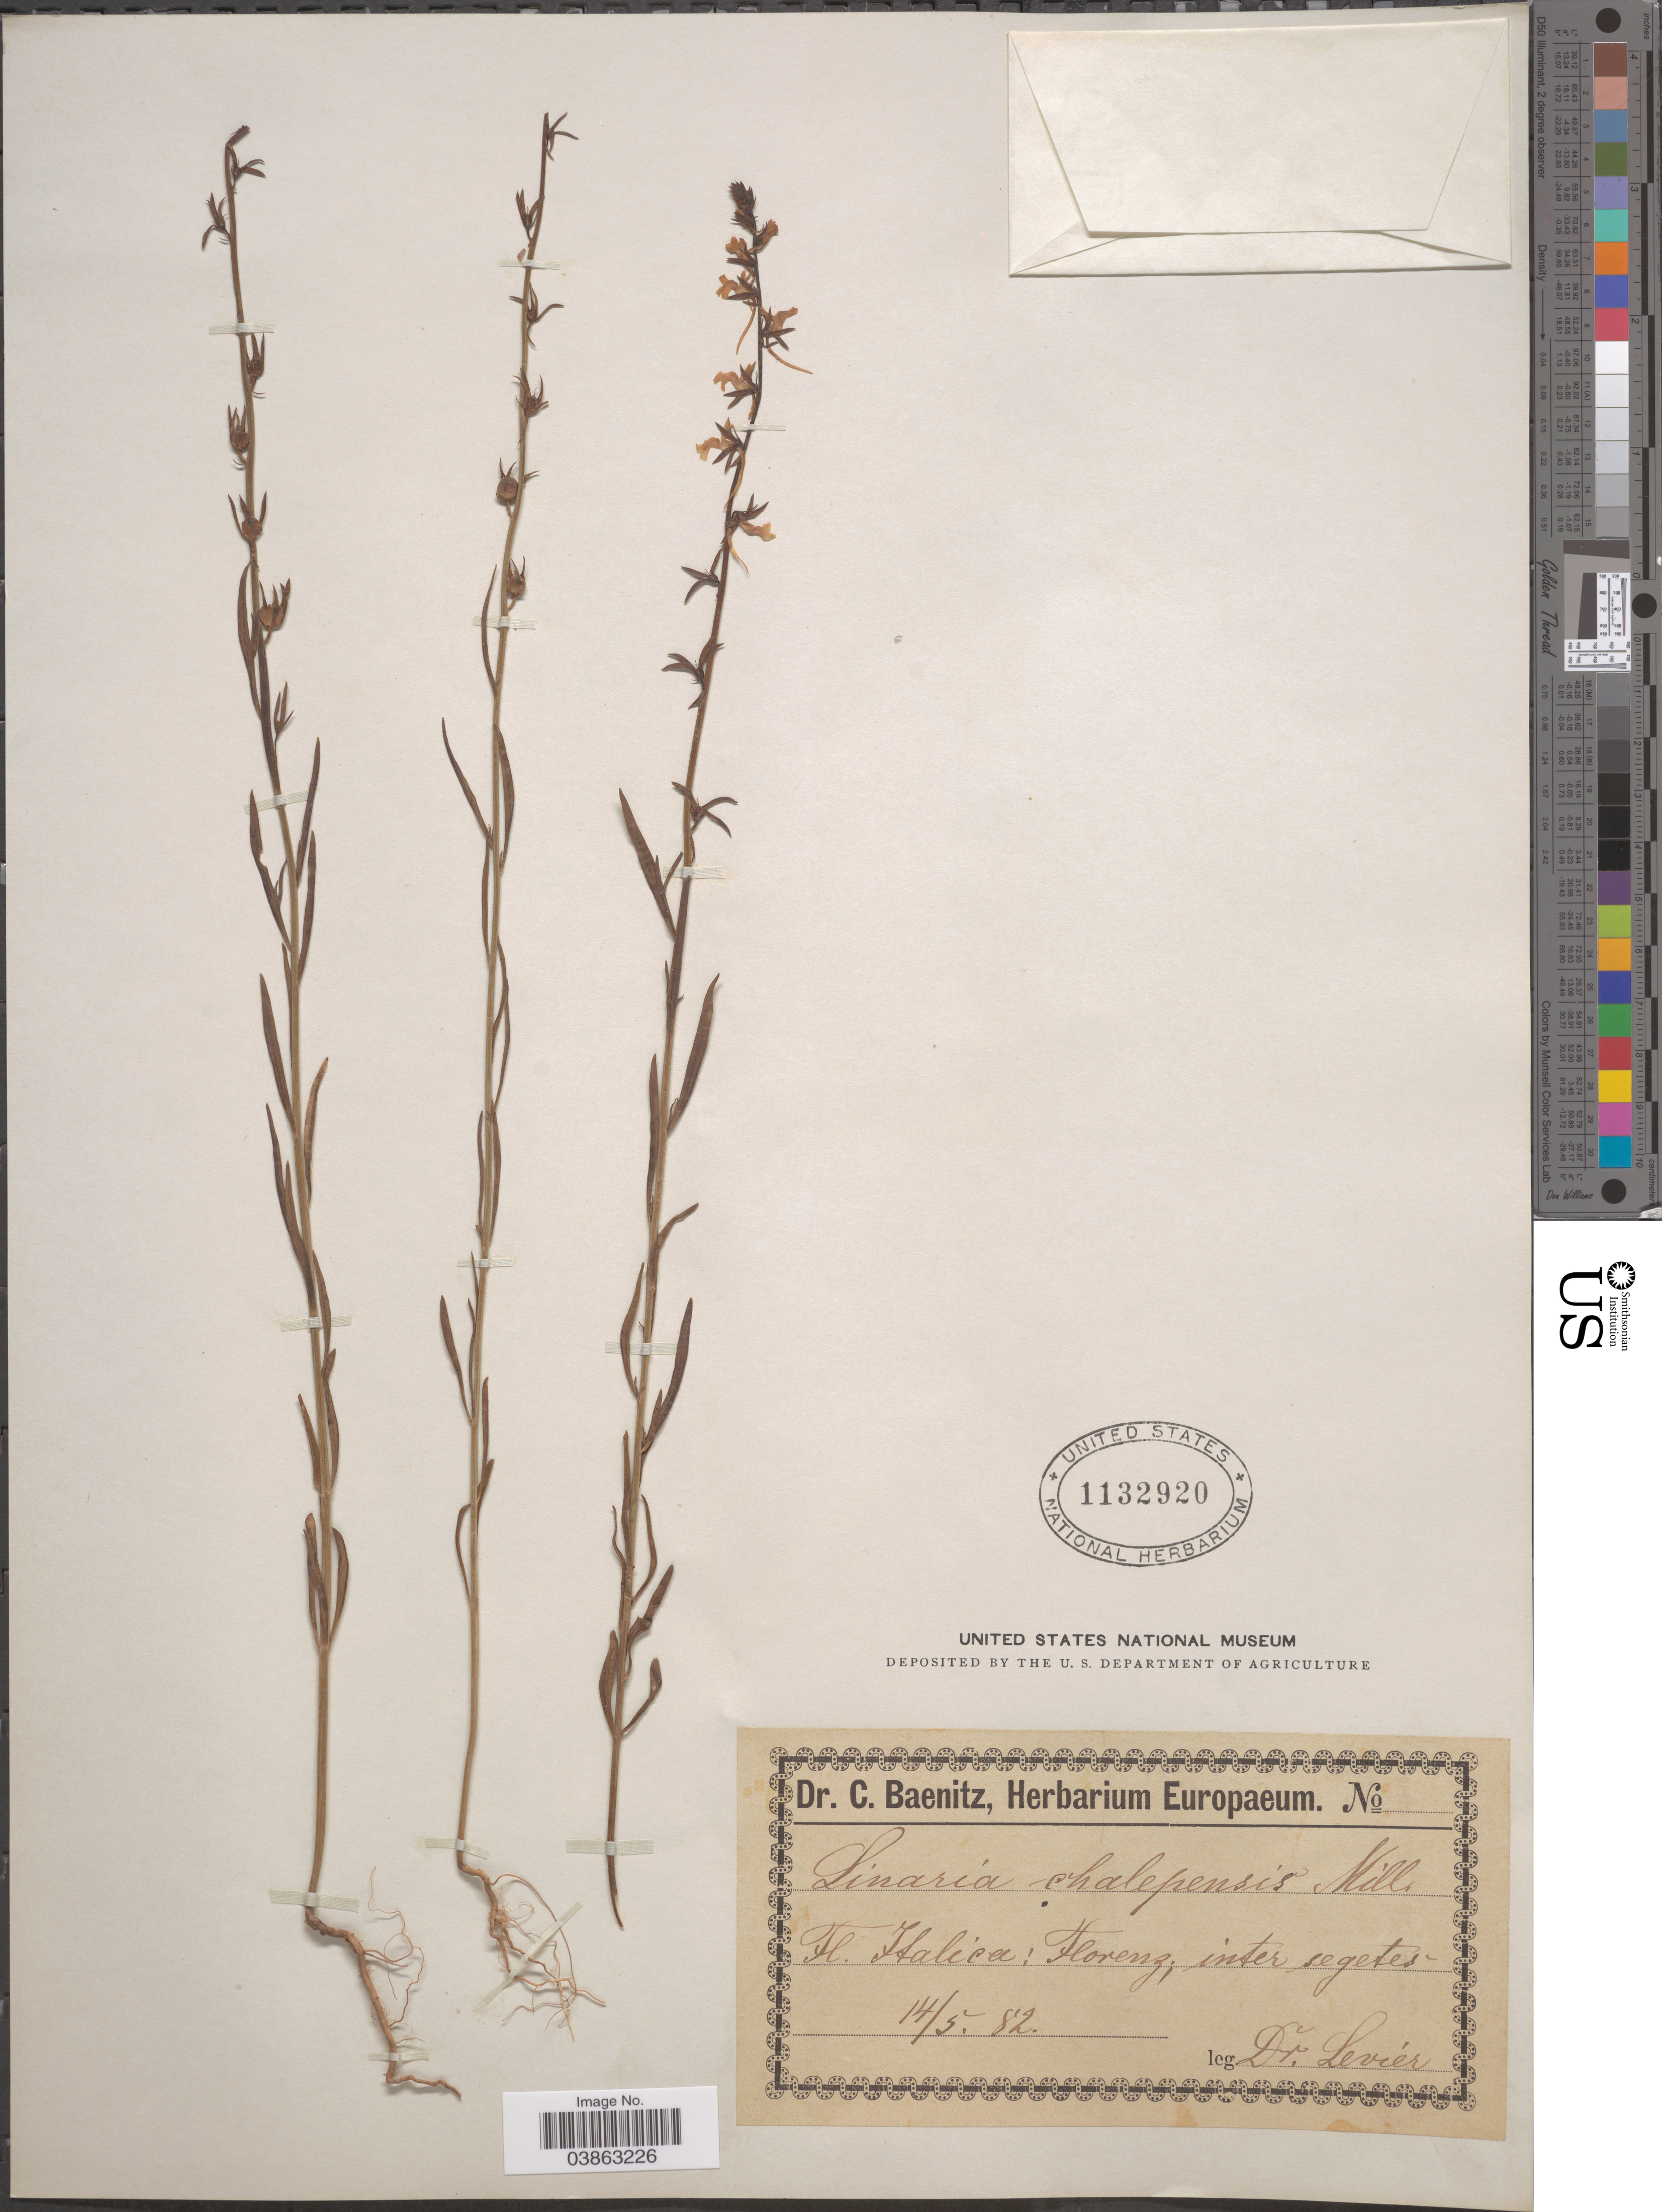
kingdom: Plantae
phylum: Tracheophyta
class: Magnoliopsida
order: Lamiales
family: Plantaginaceae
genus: Linaria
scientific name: Linaria chalepensis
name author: (L.) Mill.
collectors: É. Levier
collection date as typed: Transcribed d/m/y: 14/5/82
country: Italy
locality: Italica: Florenz; inter segetes.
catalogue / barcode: US 1132920